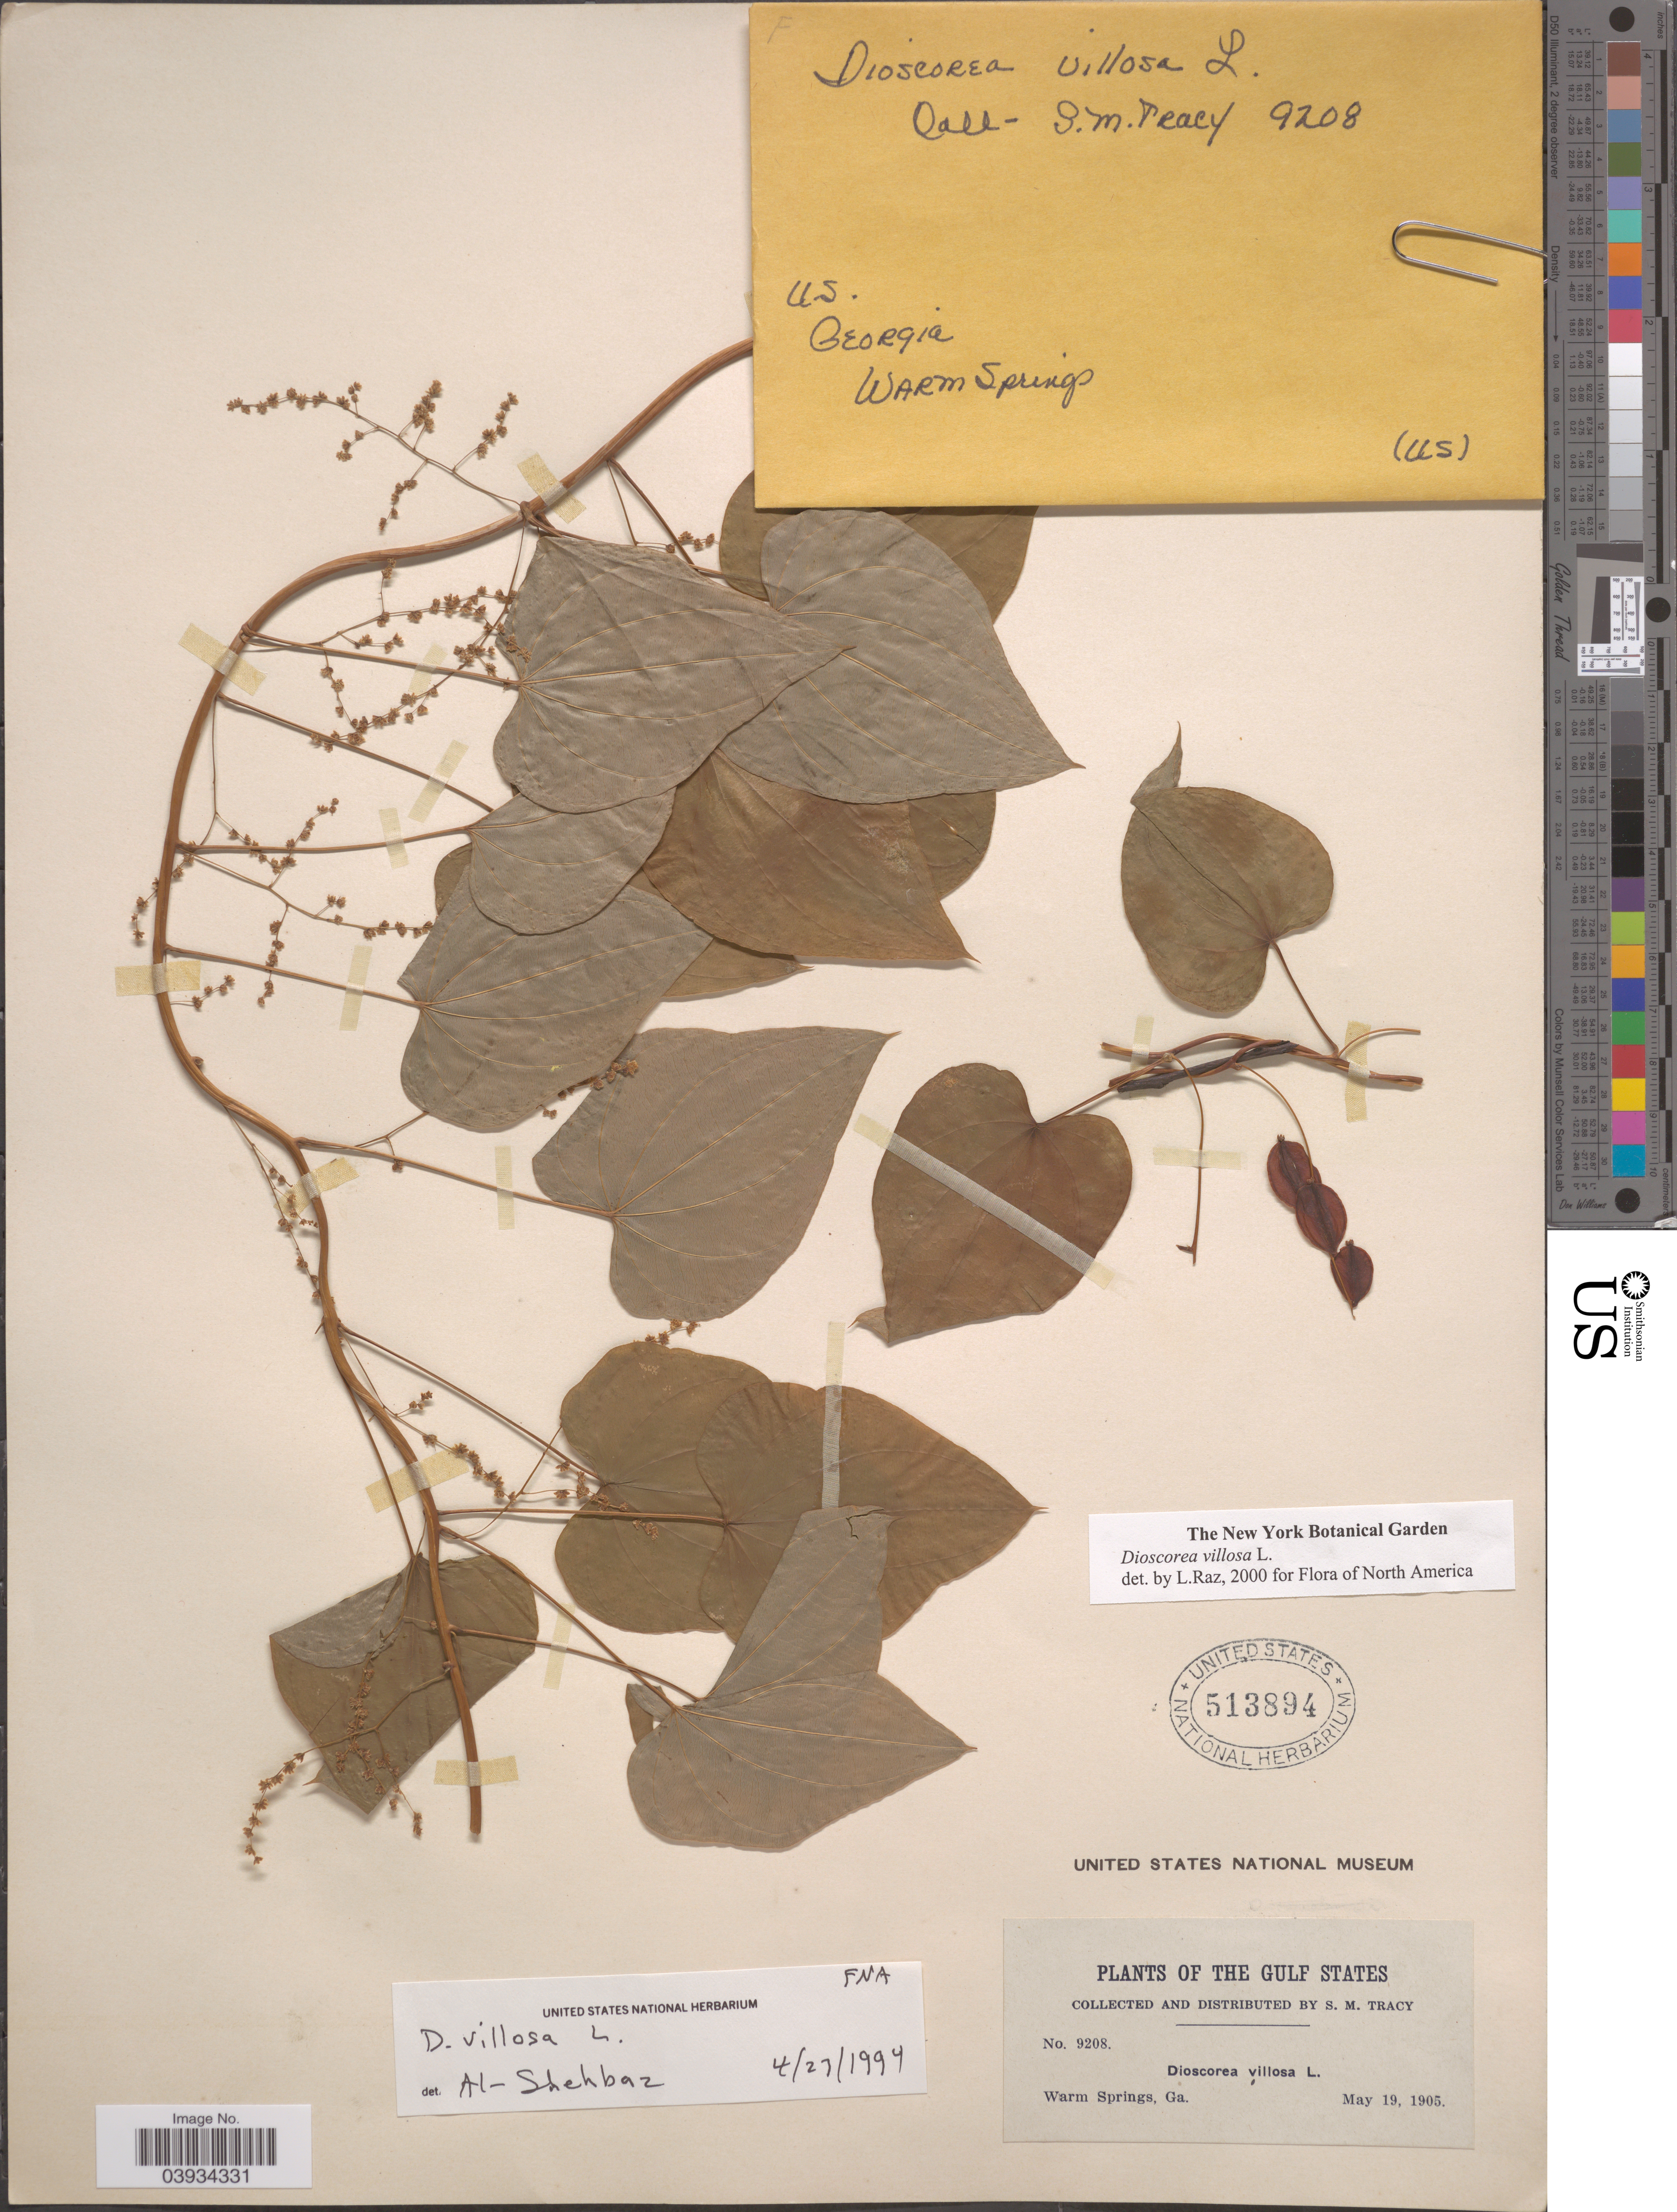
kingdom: Plantae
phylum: Tracheophyta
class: Liliopsida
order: Dioscoreales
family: Dioscoreaceae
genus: Dioscorea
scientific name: Dioscorea villosa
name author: L.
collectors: S. M. Tracy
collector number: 9208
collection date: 1905-05-19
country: United States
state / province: Georgia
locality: Gulf States. Warm Springs.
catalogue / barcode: US 513894